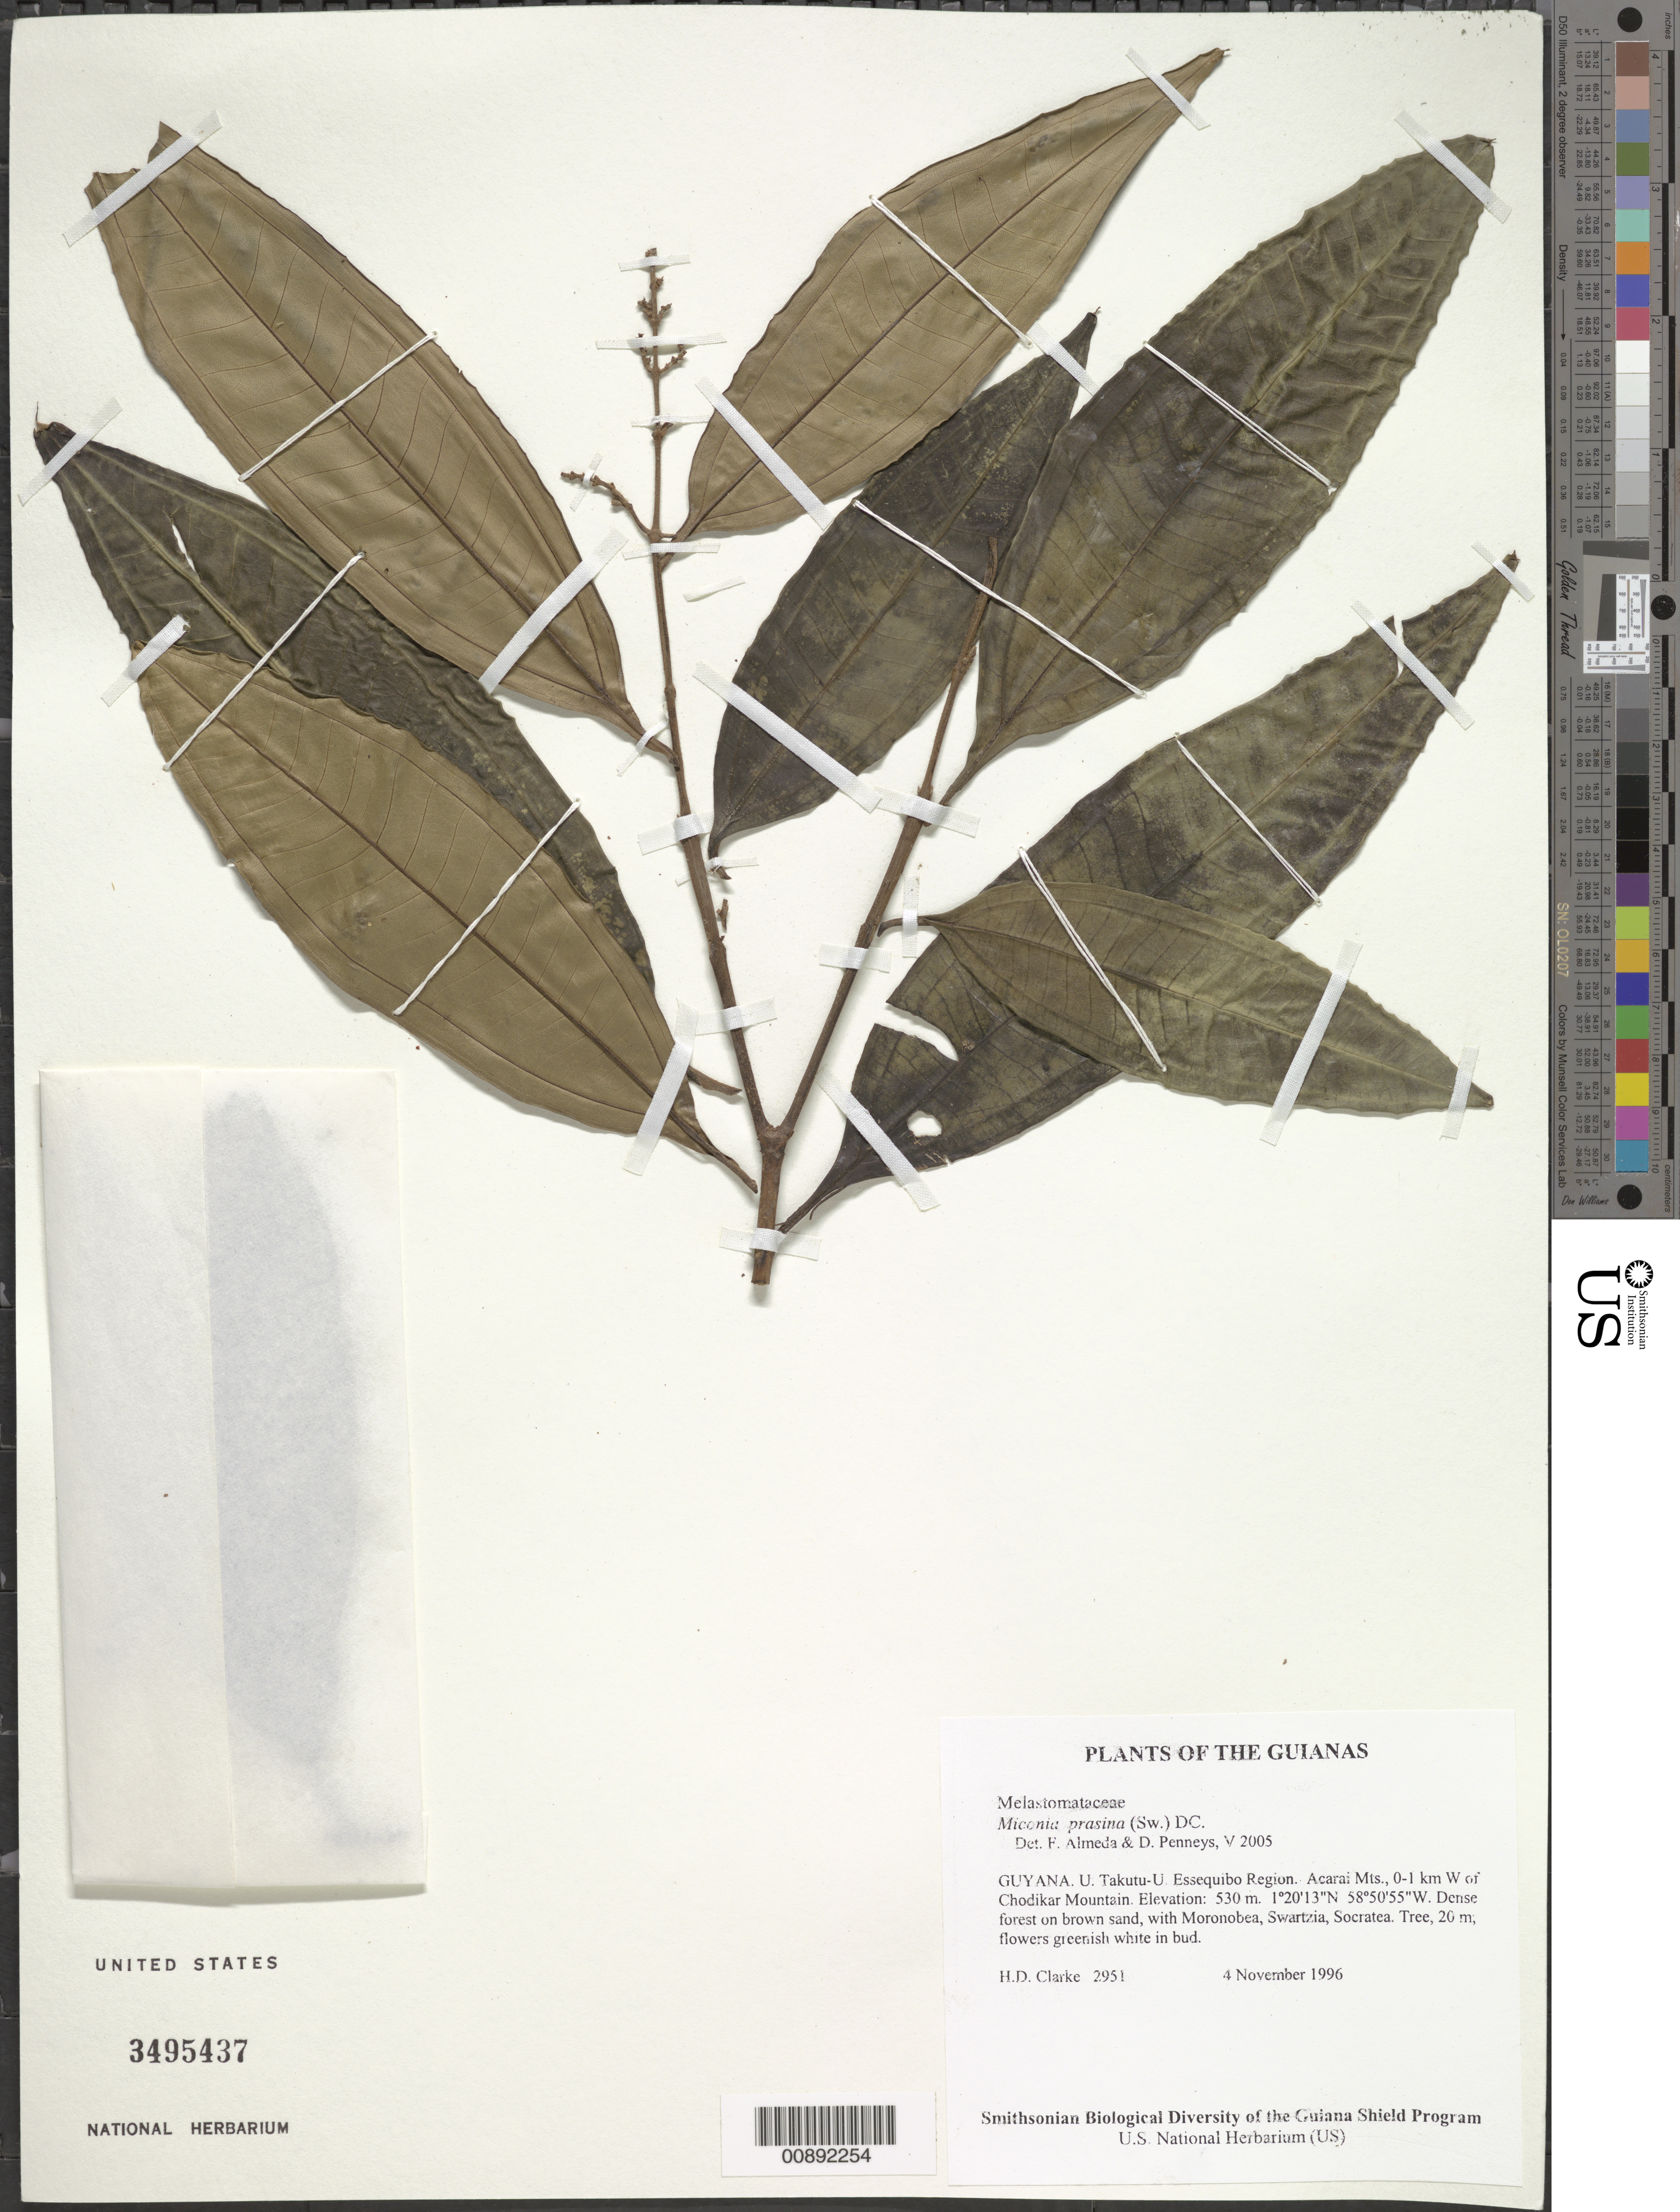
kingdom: Plantae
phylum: Tracheophyta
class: Magnoliopsida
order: Myrtales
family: Melastomataceae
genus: Miconia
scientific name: Miconia prasina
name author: (Sw.) DC.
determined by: Almeda, F.; Penneys, D. S.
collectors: H. D. Clarke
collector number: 2951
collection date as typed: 4 November 1996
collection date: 1996-11-04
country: Guyana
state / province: U. Takutu-U. Essequibo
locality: Acarai Mts., 0-1 km W of Chodikar Mountain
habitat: Dense forest on brown sand, with Moronobea, Swartzia, Socratea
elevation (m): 530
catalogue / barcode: US 3495437